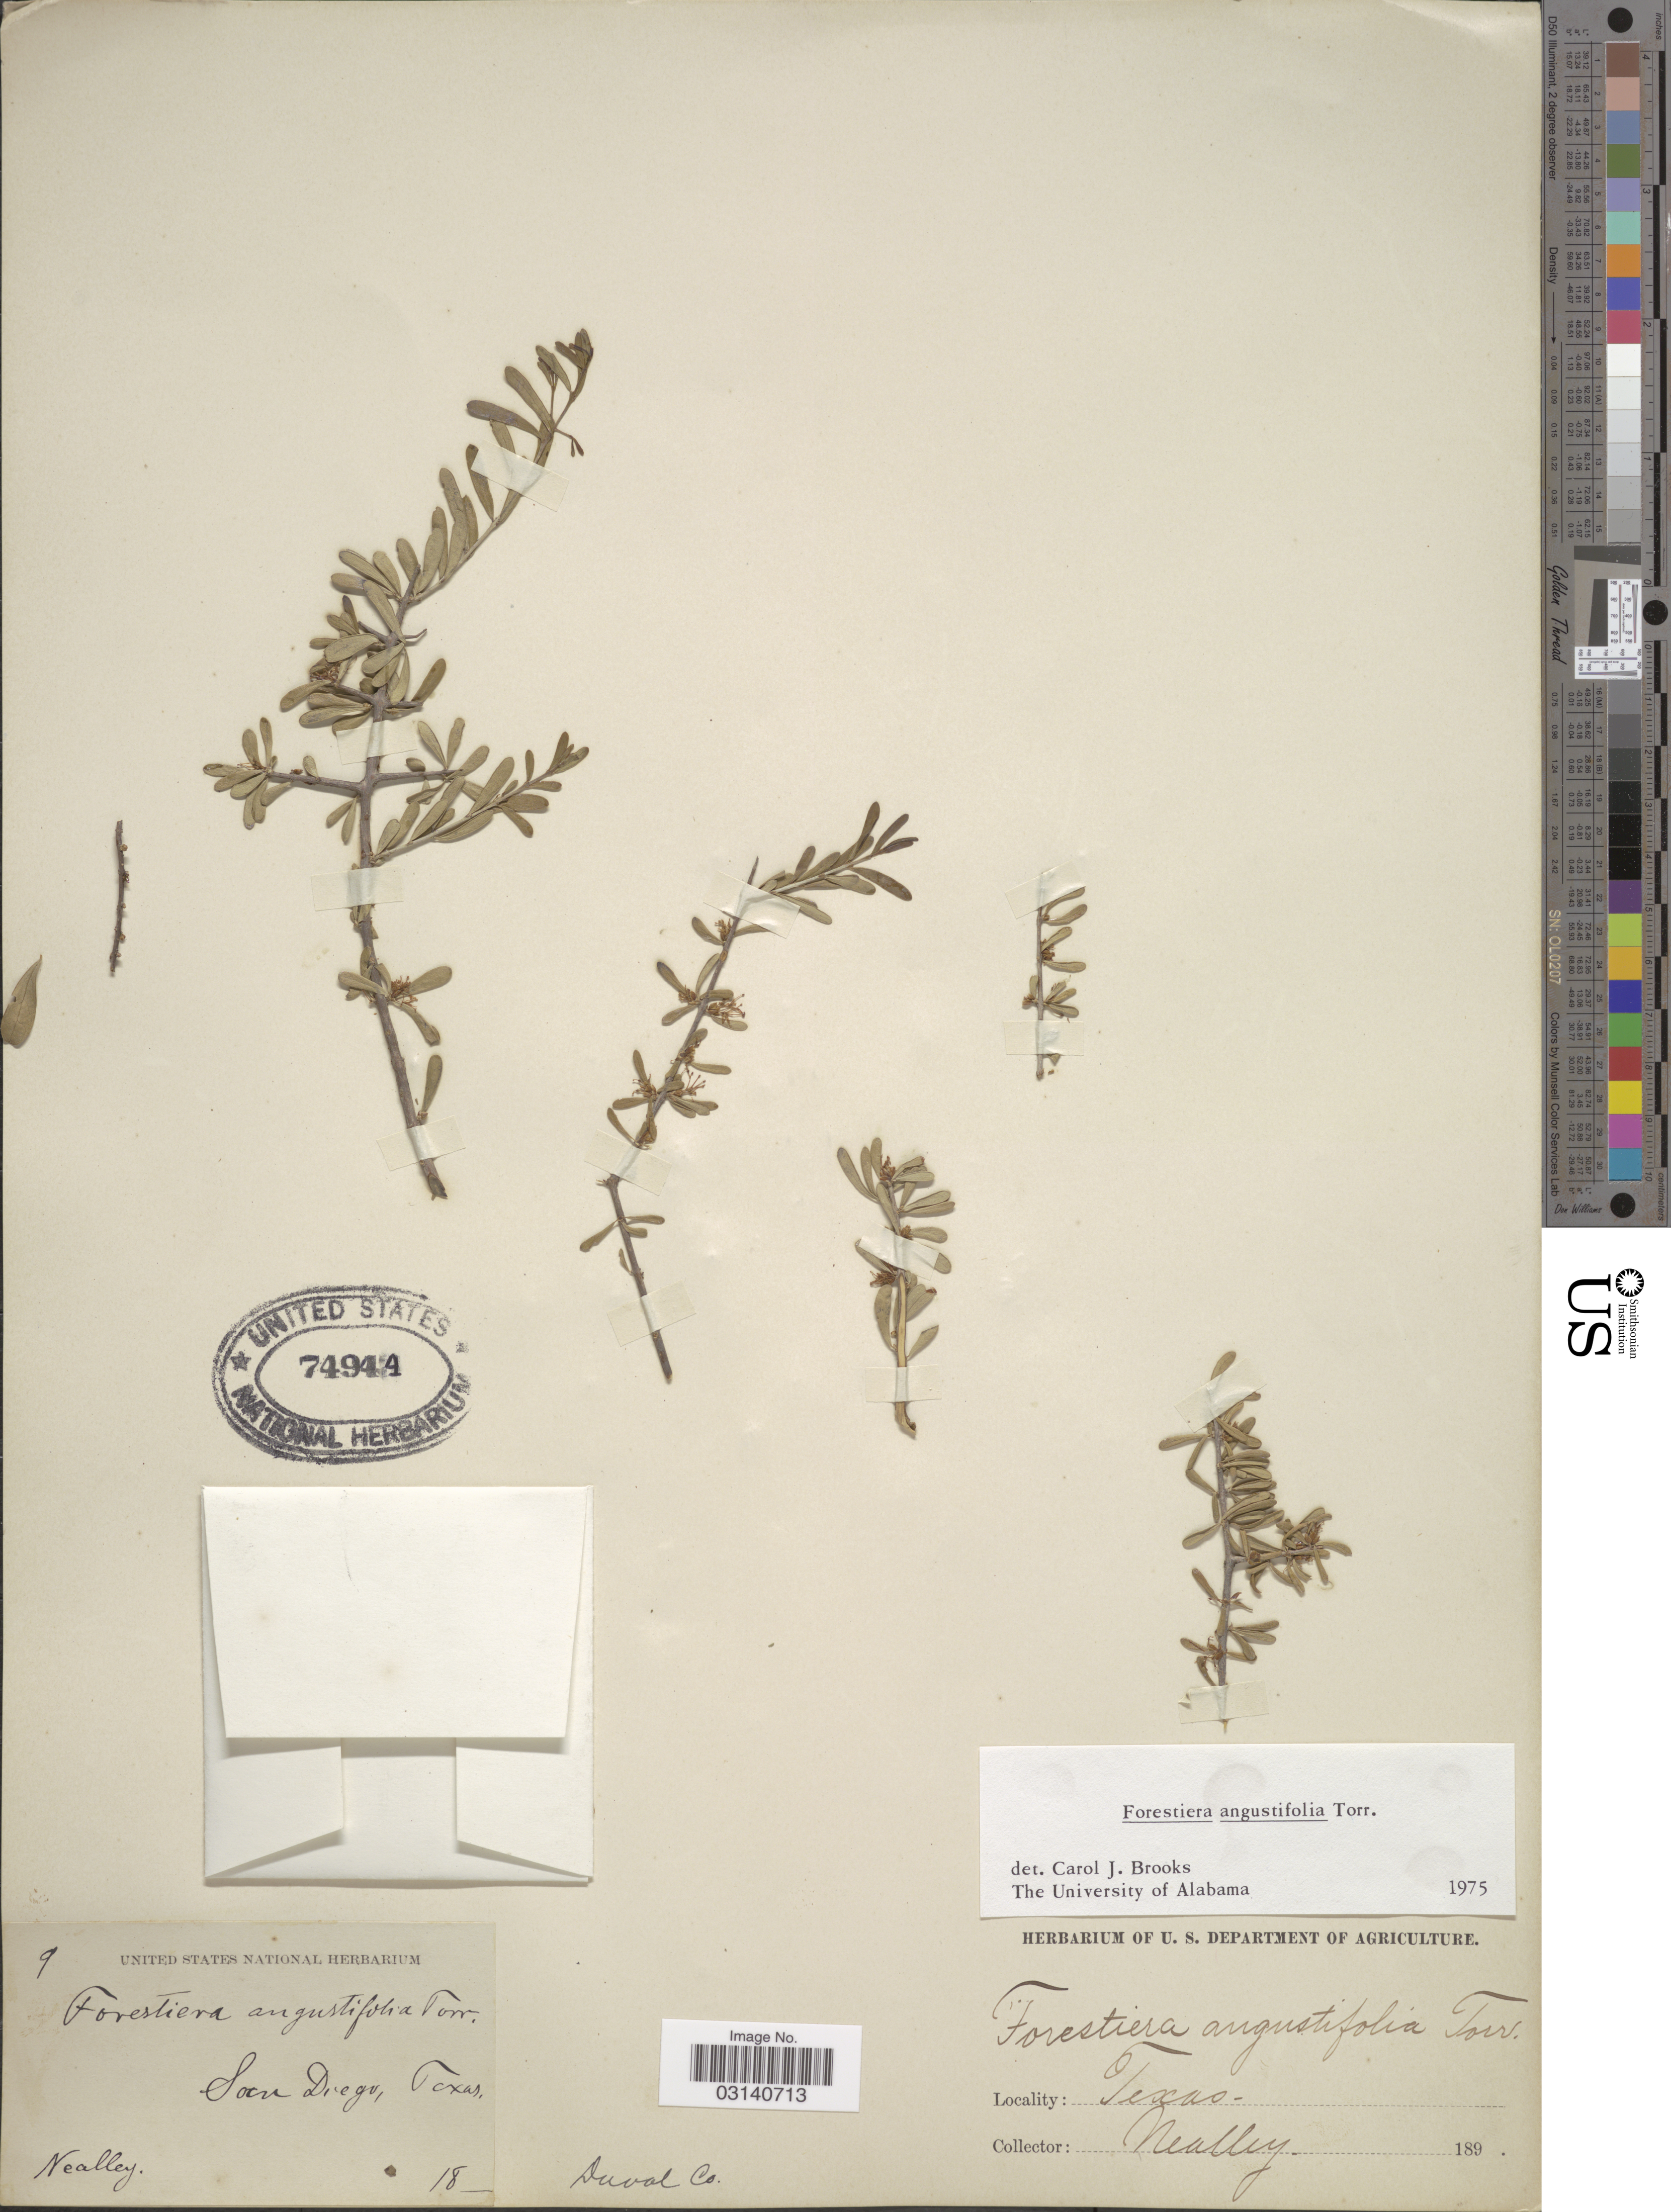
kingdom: Plantae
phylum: Tracheophyta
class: Magnoliopsida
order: Lamiales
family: Oleaceae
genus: Forestiera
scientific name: Forestiera angustifolia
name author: Torr.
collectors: Nealley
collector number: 9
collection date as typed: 189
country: United States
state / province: Texas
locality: San Diego, Texas.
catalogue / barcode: US 74944